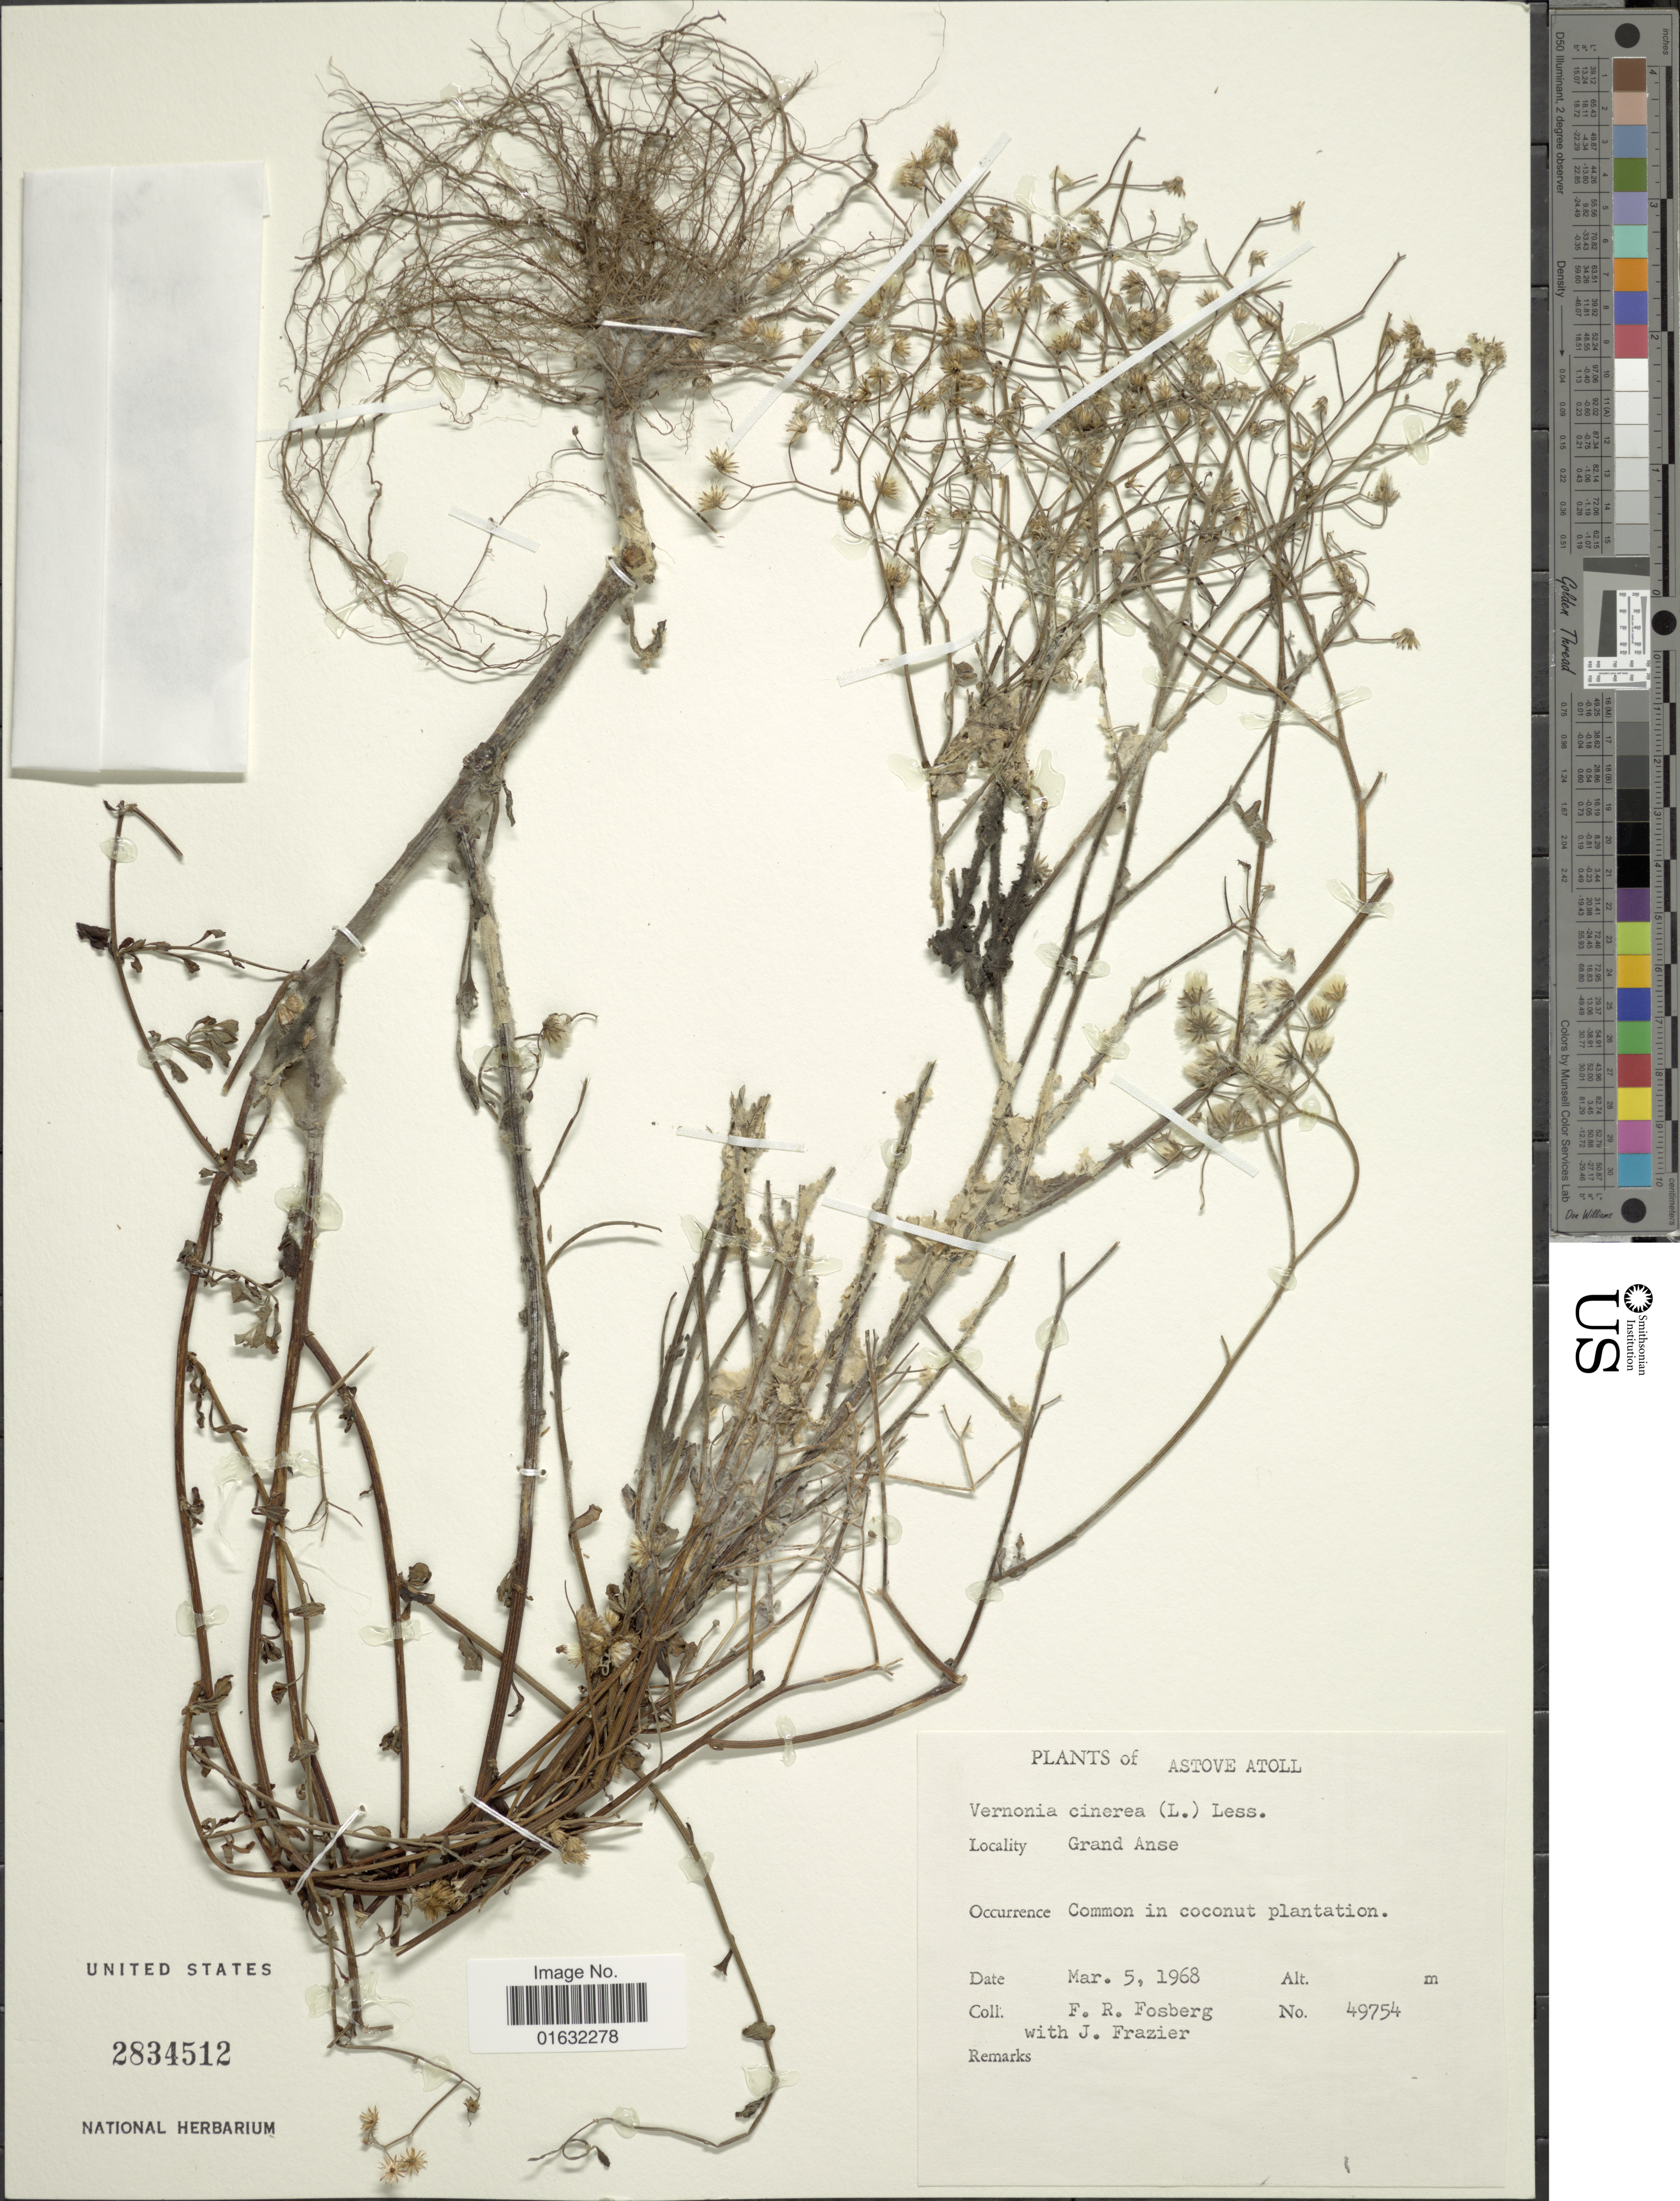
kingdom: Plantae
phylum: Tracheophyta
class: Magnoliopsida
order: Asterales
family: Asteraceae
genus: Cyanthillium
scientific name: Cyanthillium cinereum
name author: (L.) H. Rob.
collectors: F. R. Fosberg & J. Frazier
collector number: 49754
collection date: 1968-03-05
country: Seychelles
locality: Astove Atoll, Grand Anse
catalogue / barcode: US 2834512